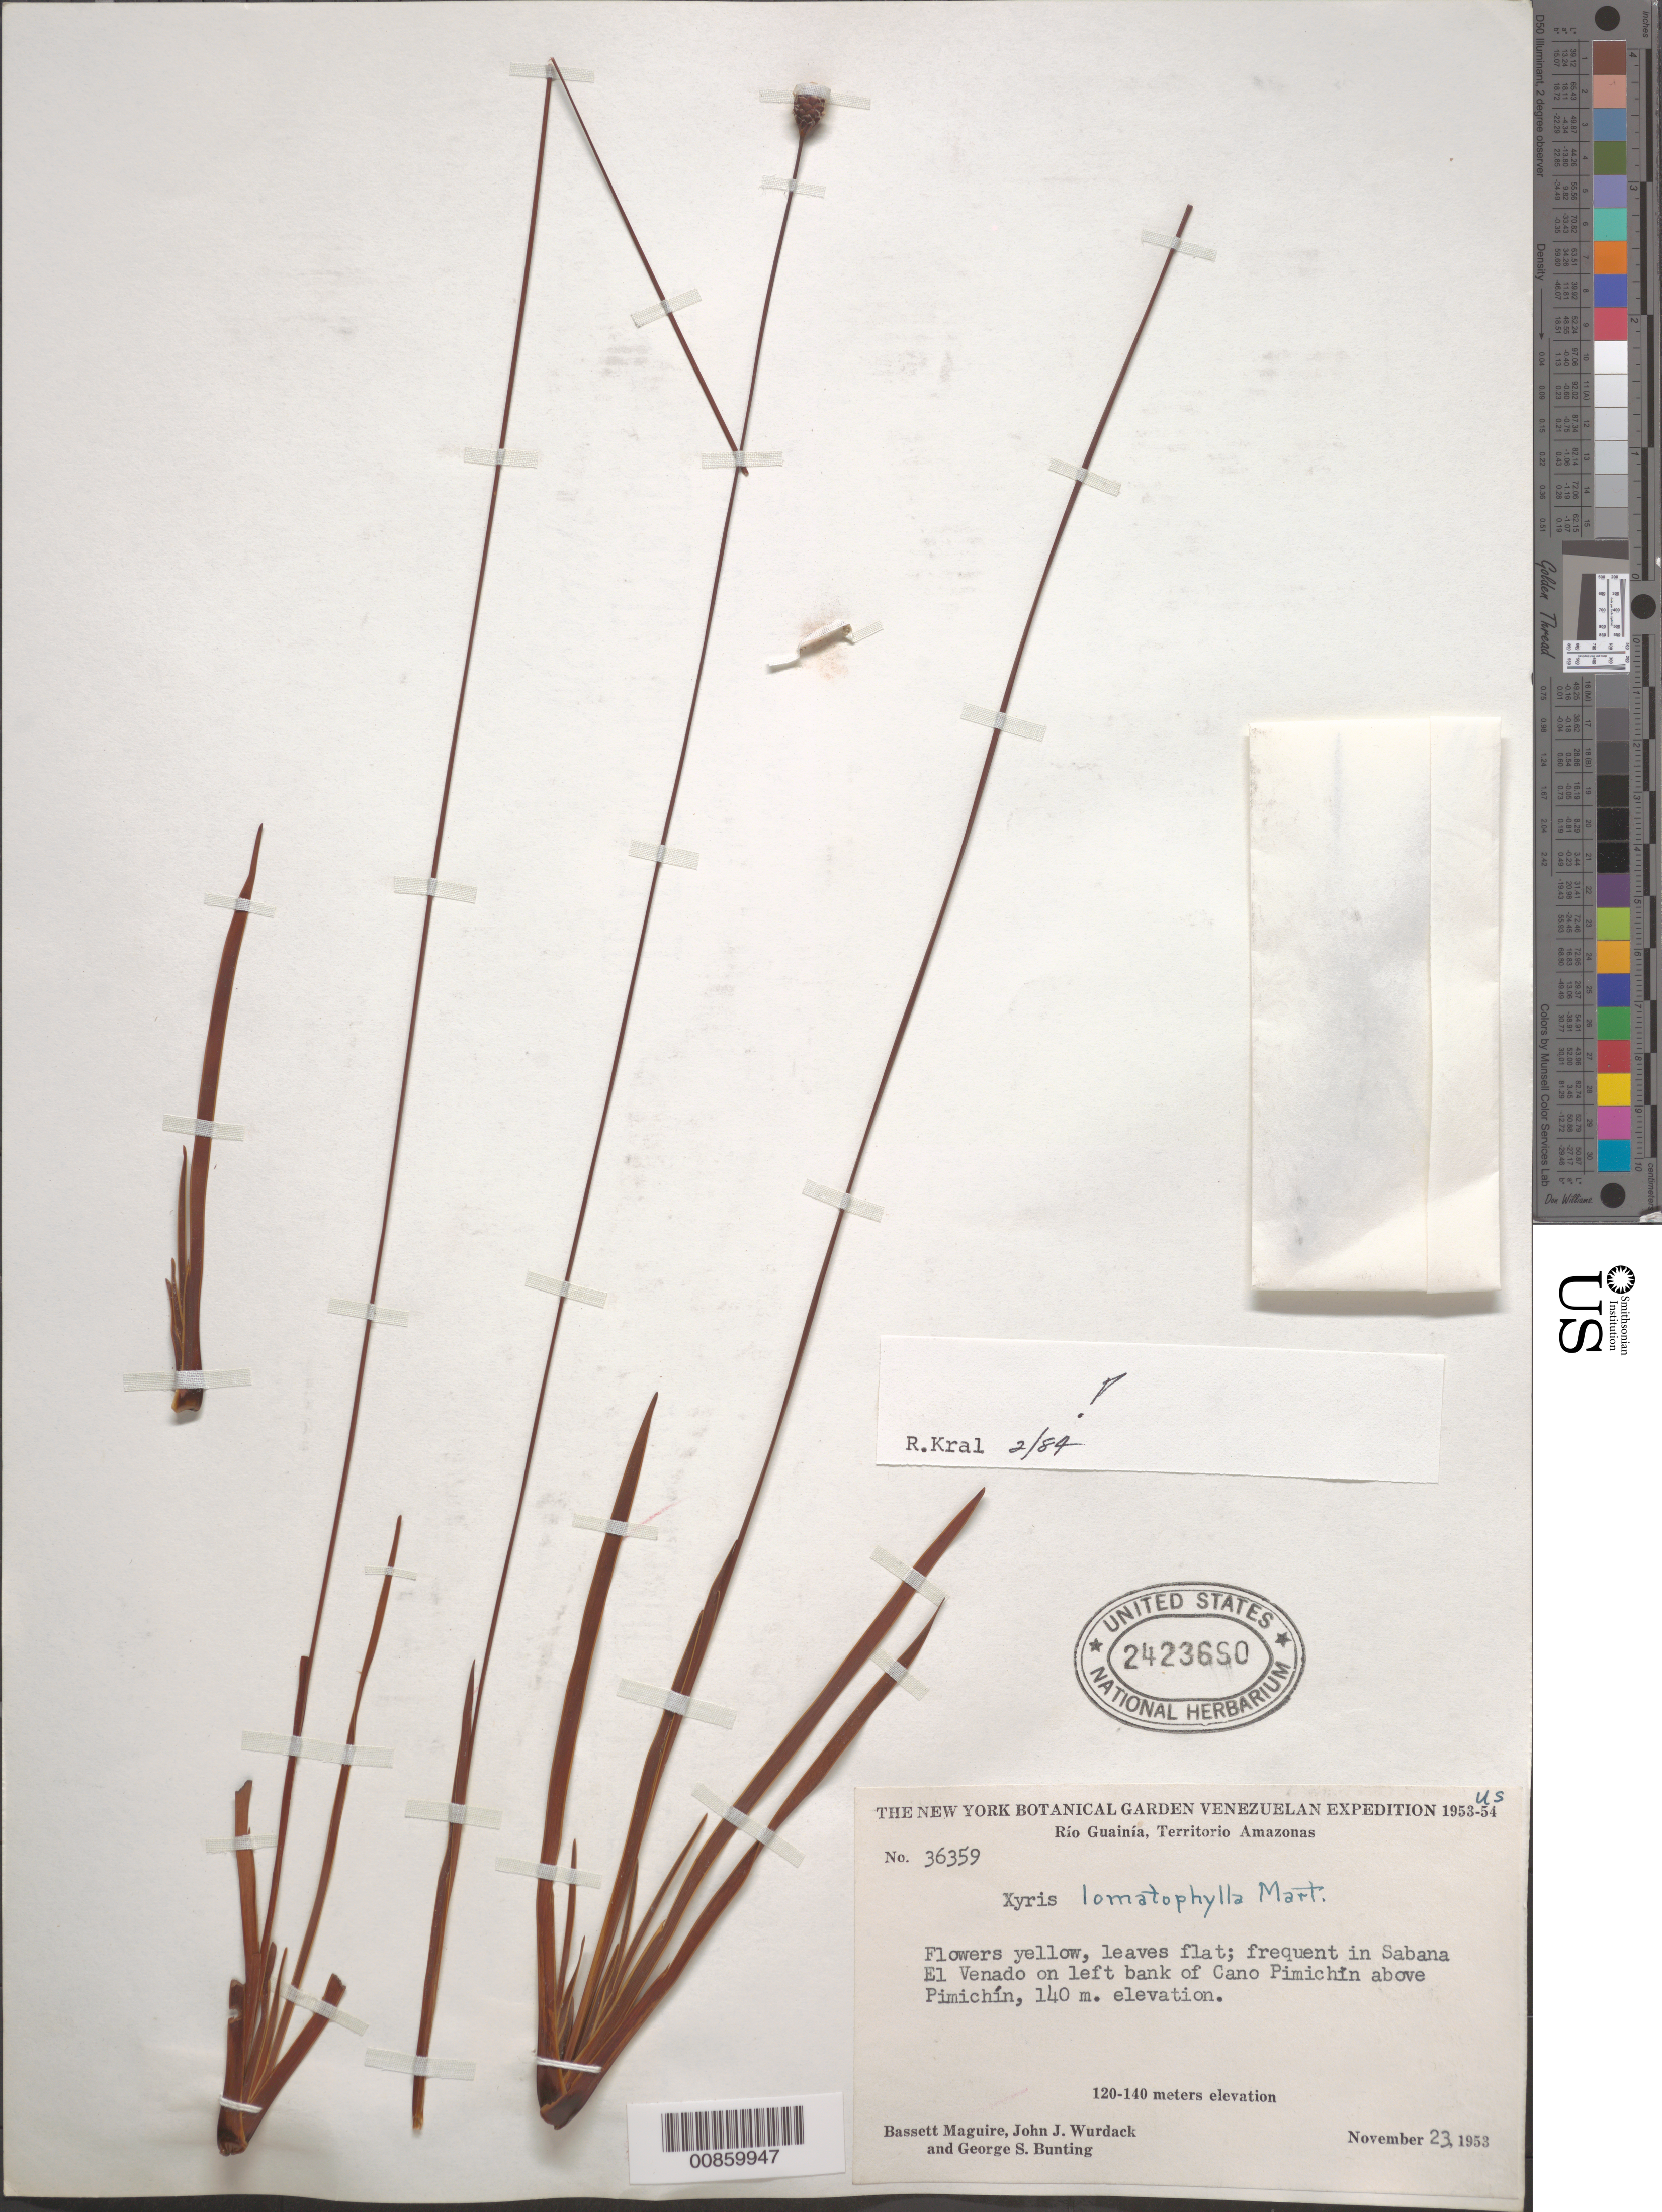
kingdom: Plantae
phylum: Tracheophyta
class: Liliopsida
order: Poales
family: Xyridaceae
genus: Xyris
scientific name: Xyris lomatophylla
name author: Mart.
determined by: Kral, Robert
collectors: B. Maguire, J. J. Wurdack & G. S. Bunting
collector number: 36359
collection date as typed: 23-Nov-53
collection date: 1953-11-23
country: Venezuela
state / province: Amazonas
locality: Río Guainía, Sabana El Venado, left bank of Caño Pimichin, above Pimichin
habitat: Savanna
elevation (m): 140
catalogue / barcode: US 2423690